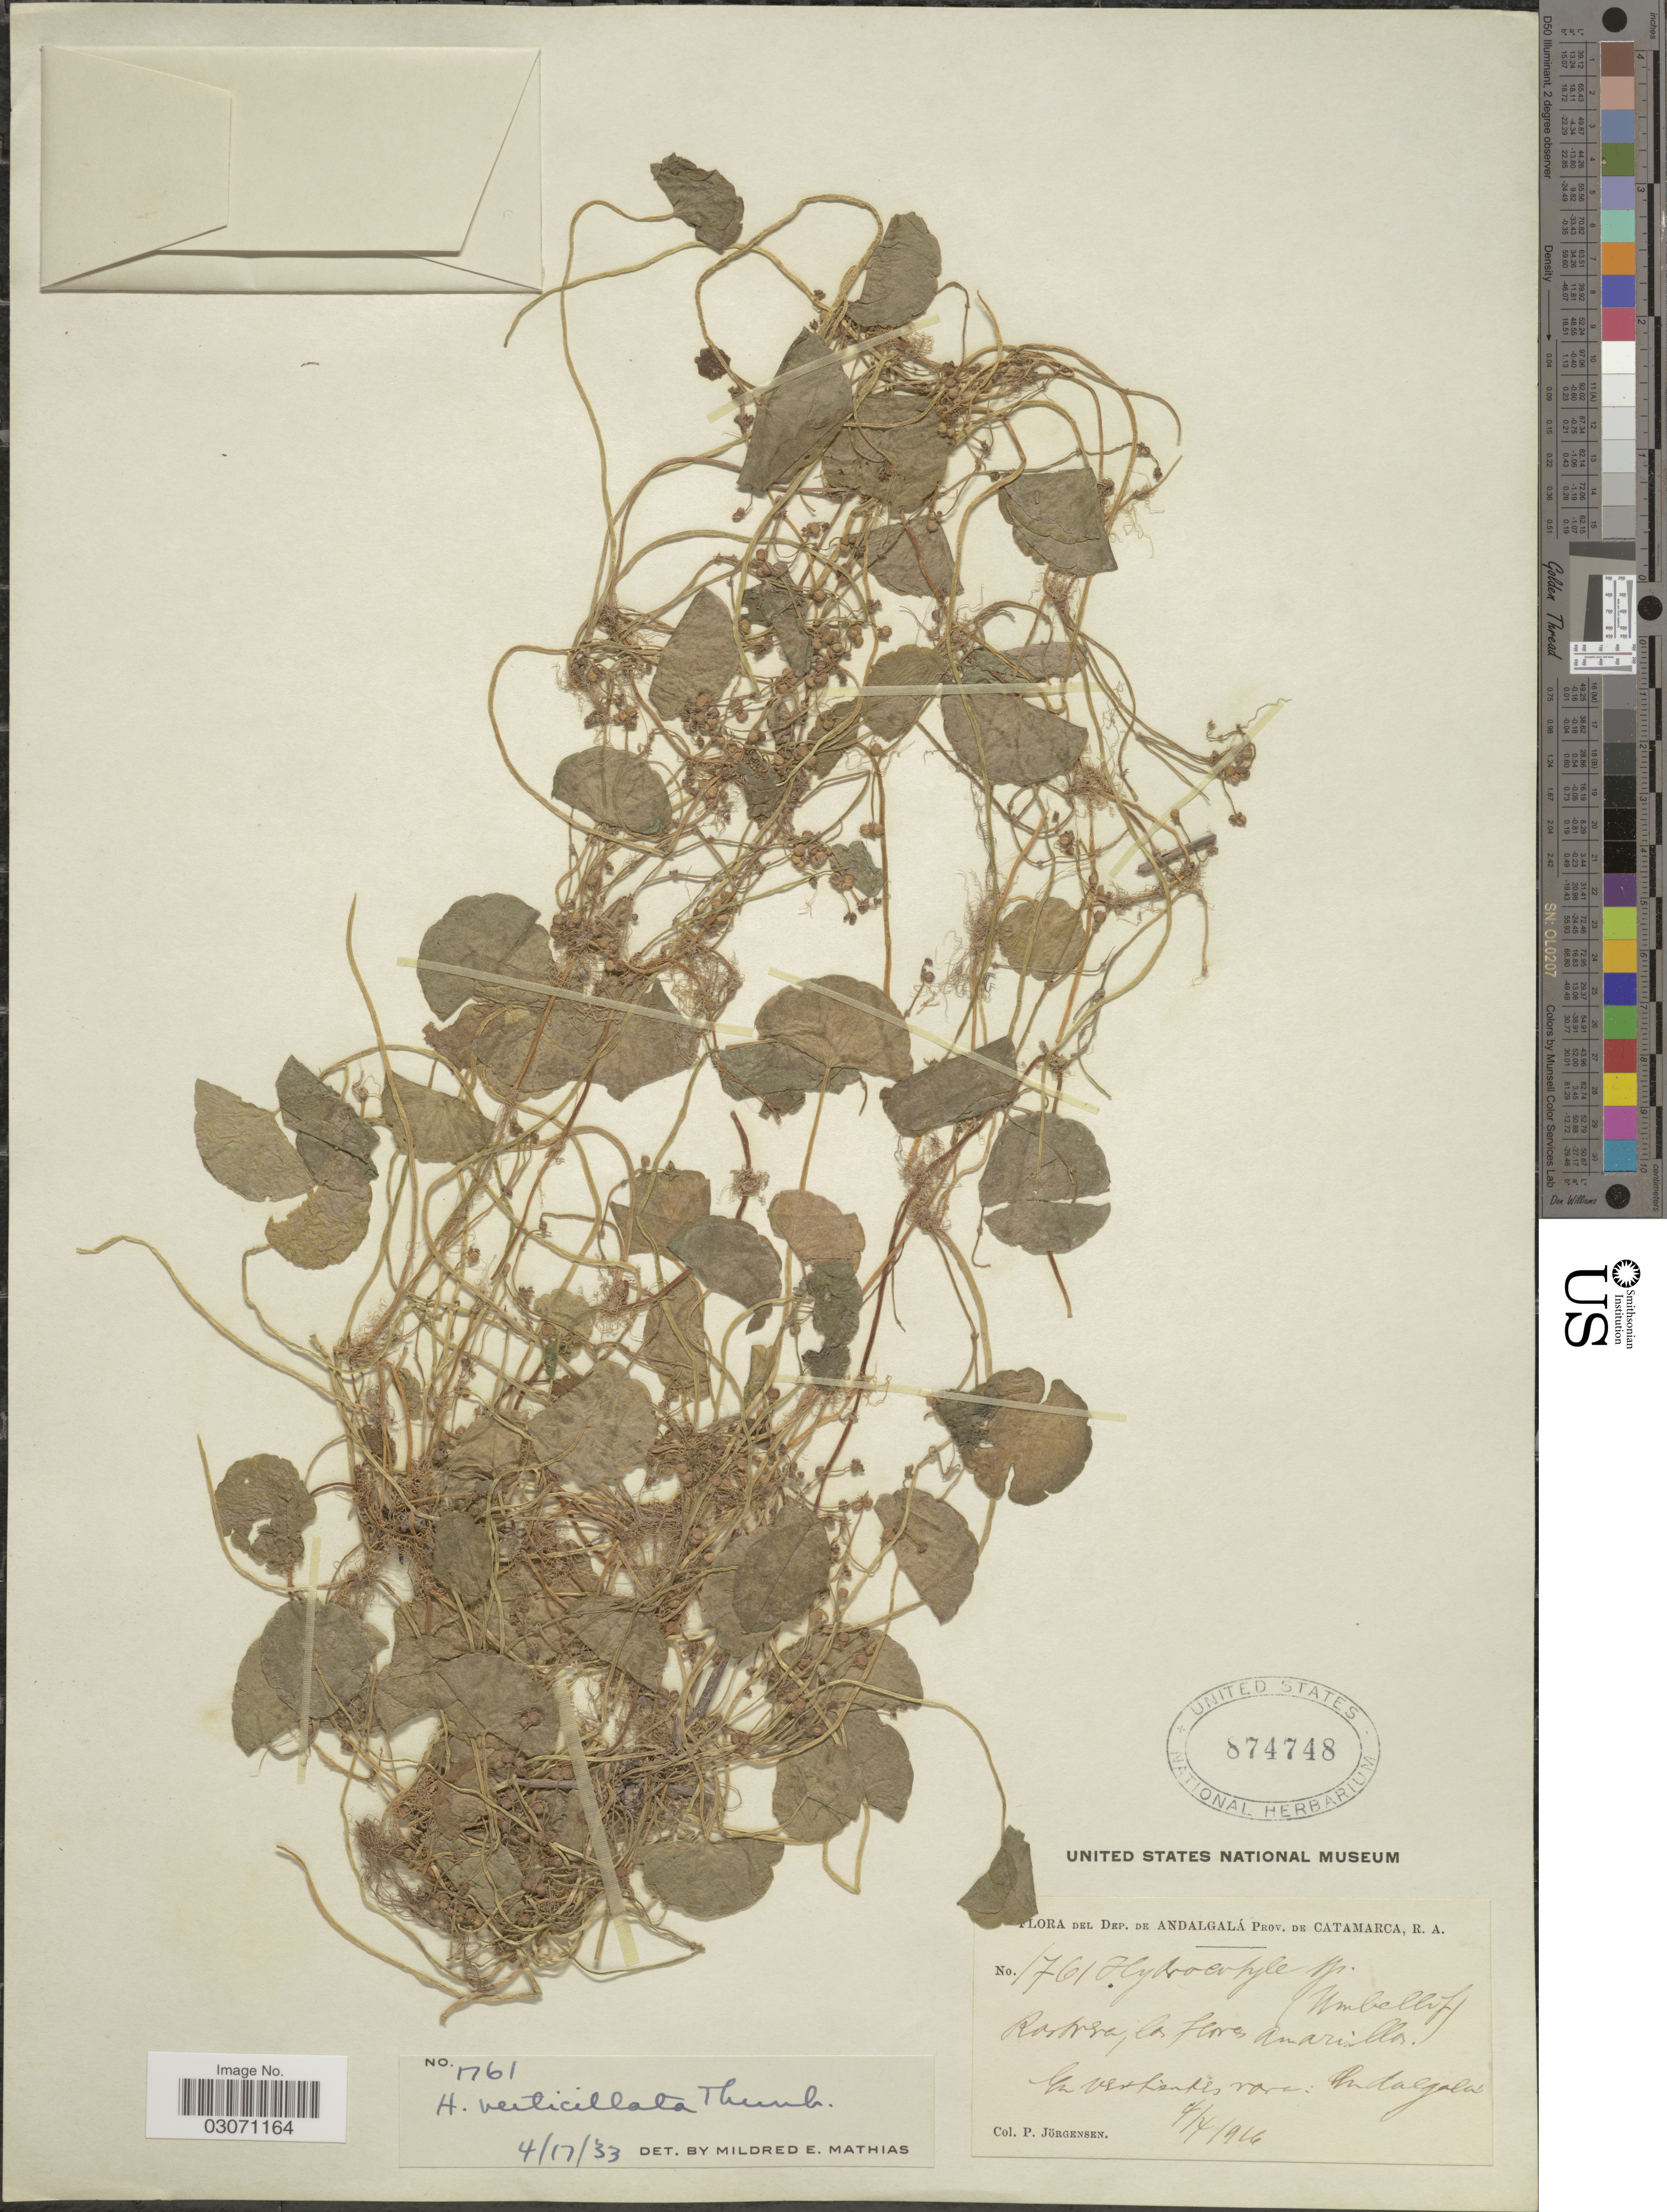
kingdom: Plantae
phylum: Tracheophyta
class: Magnoliopsida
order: Apiales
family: Araliaceae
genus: Hydrocotyle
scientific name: Hydrocotyle verticillata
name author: Thunb.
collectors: P. Jörgensen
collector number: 1761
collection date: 1916-04-04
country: Argentina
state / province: Catamarca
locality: Dep. de Andalgalá. En vertientes varc. Andalgalá.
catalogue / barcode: US 874748